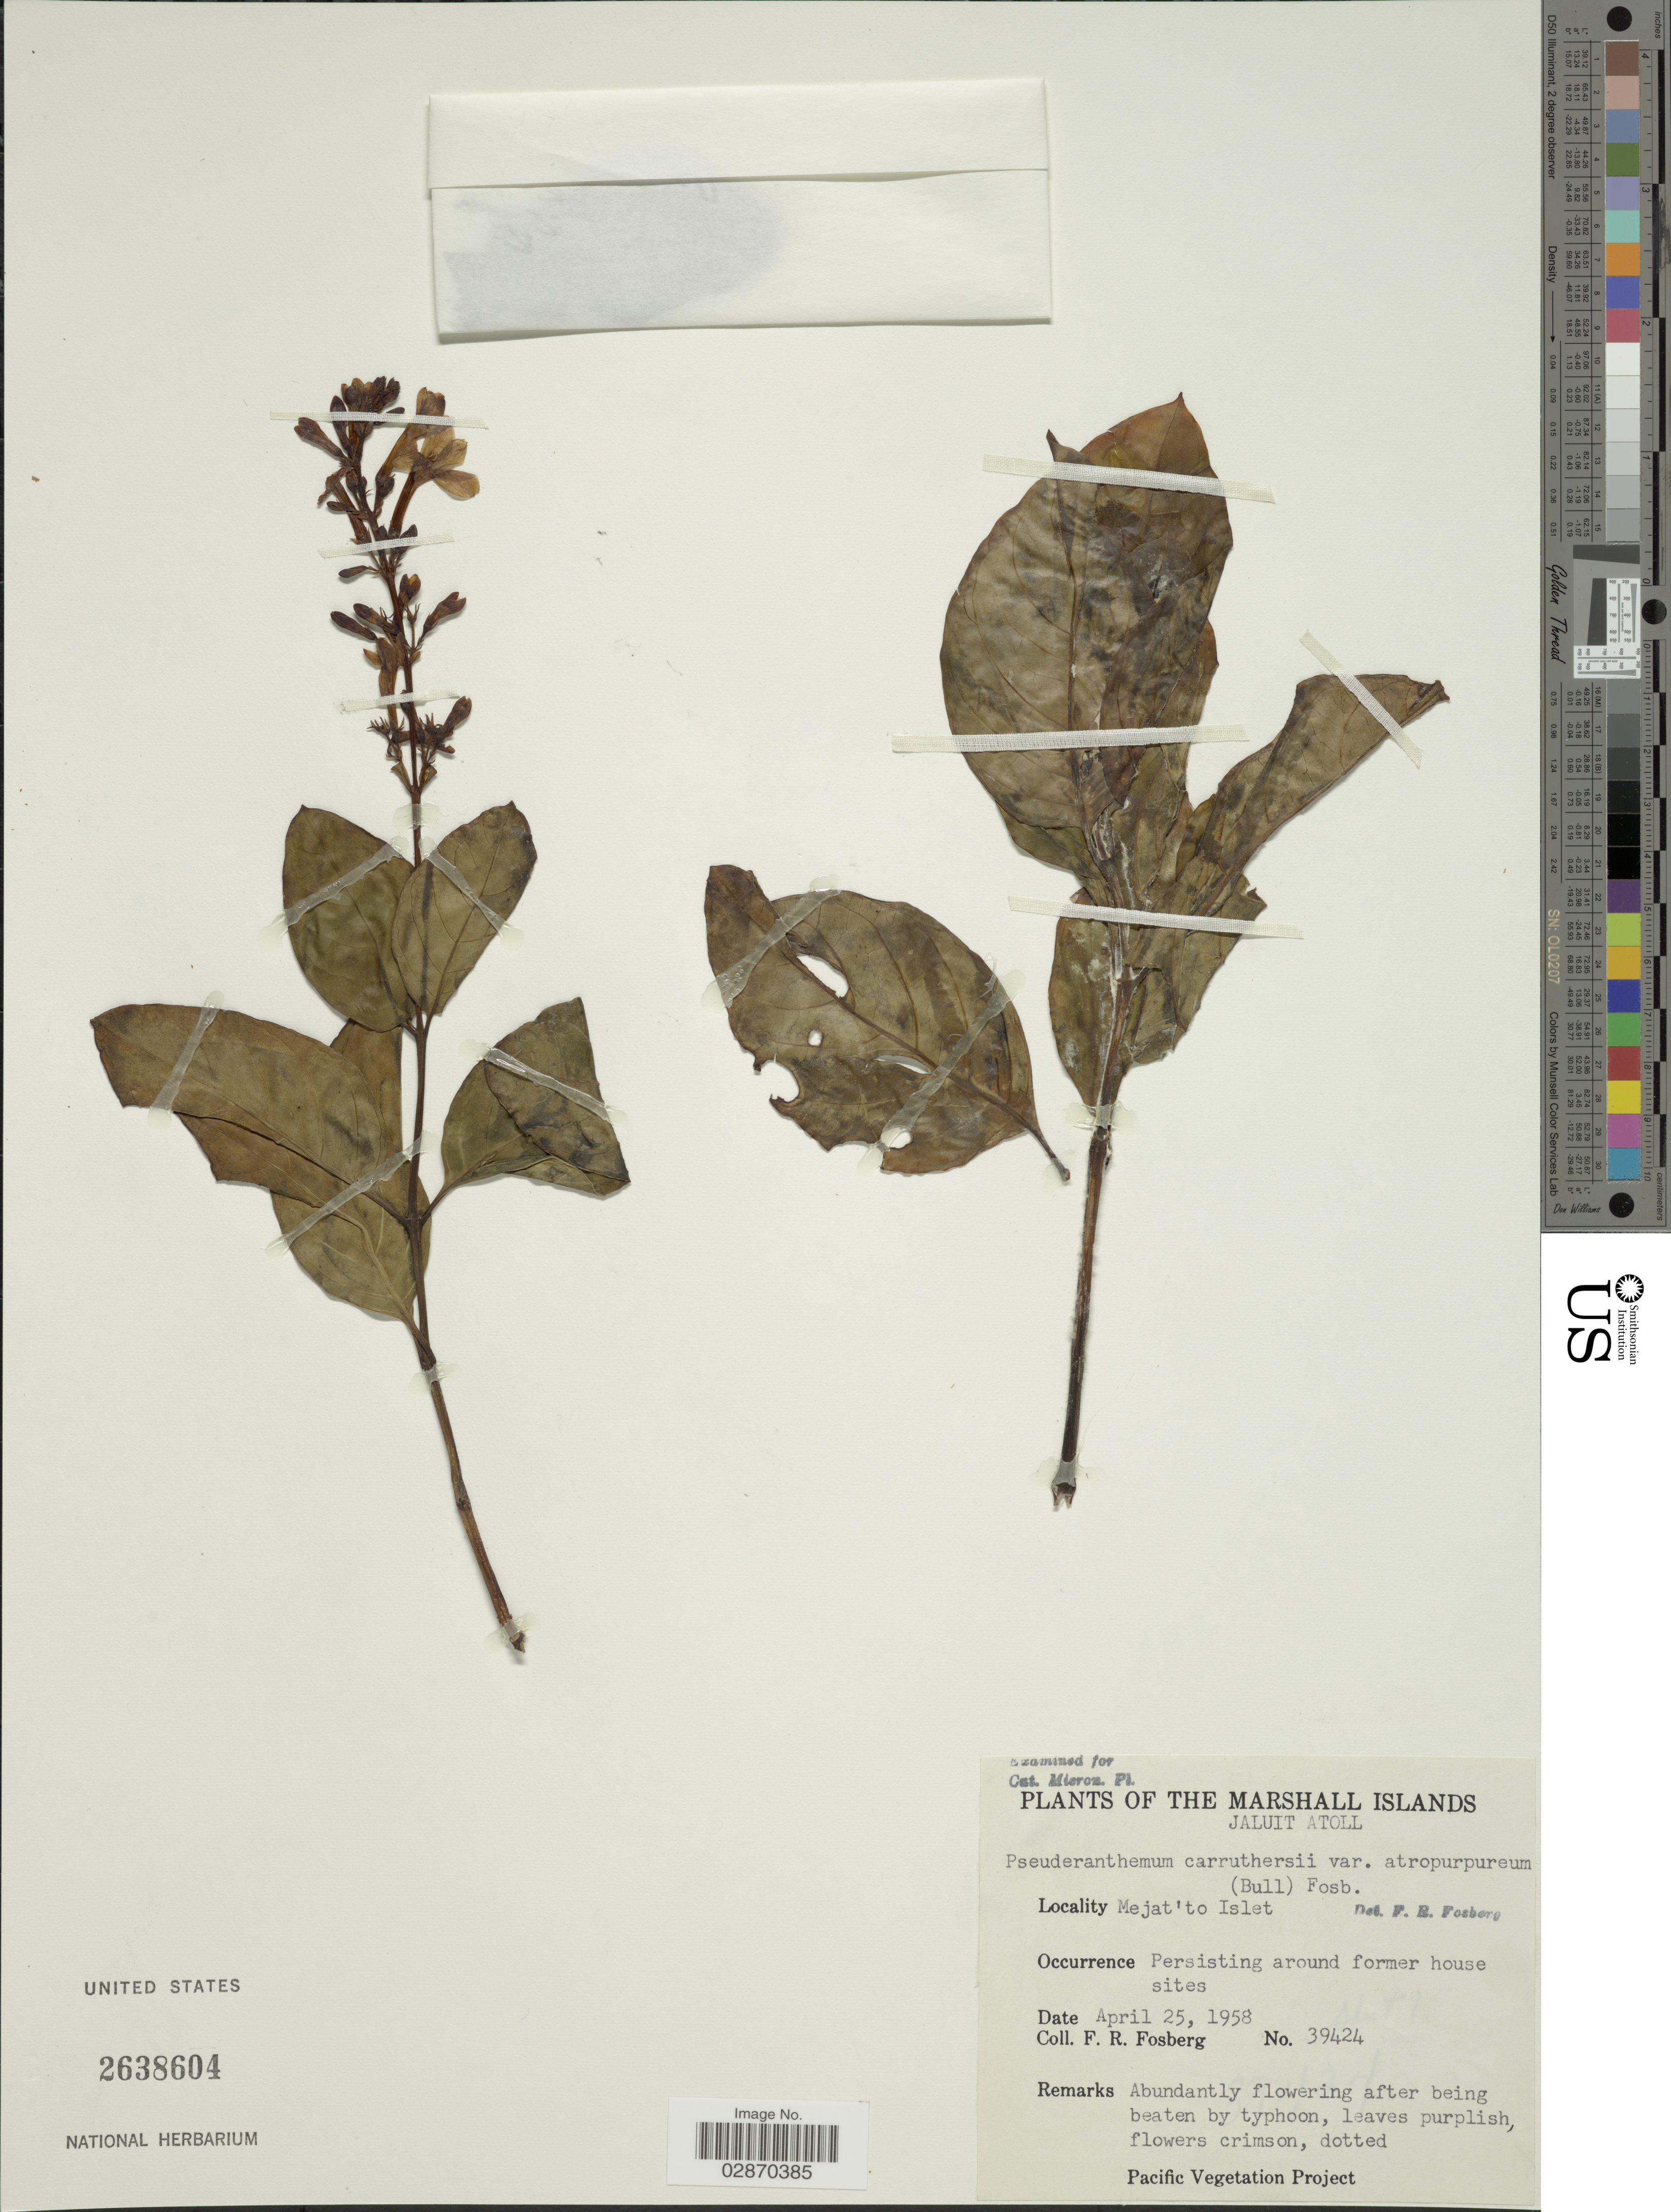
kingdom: Plantae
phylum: Tracheophyta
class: Magnoliopsida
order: Lamiales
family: Acanthaceae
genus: Pseuderanthemum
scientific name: Pseuderanthemum carruthersii var. atropurpureum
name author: (W. Bull) Fosberg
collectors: F. R. Fosberg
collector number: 39424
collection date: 1958-04-25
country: Marshall Islands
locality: Jaluit Atoll. Mejat'to Islet. Persisting around former house sites.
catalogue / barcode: US 2638604